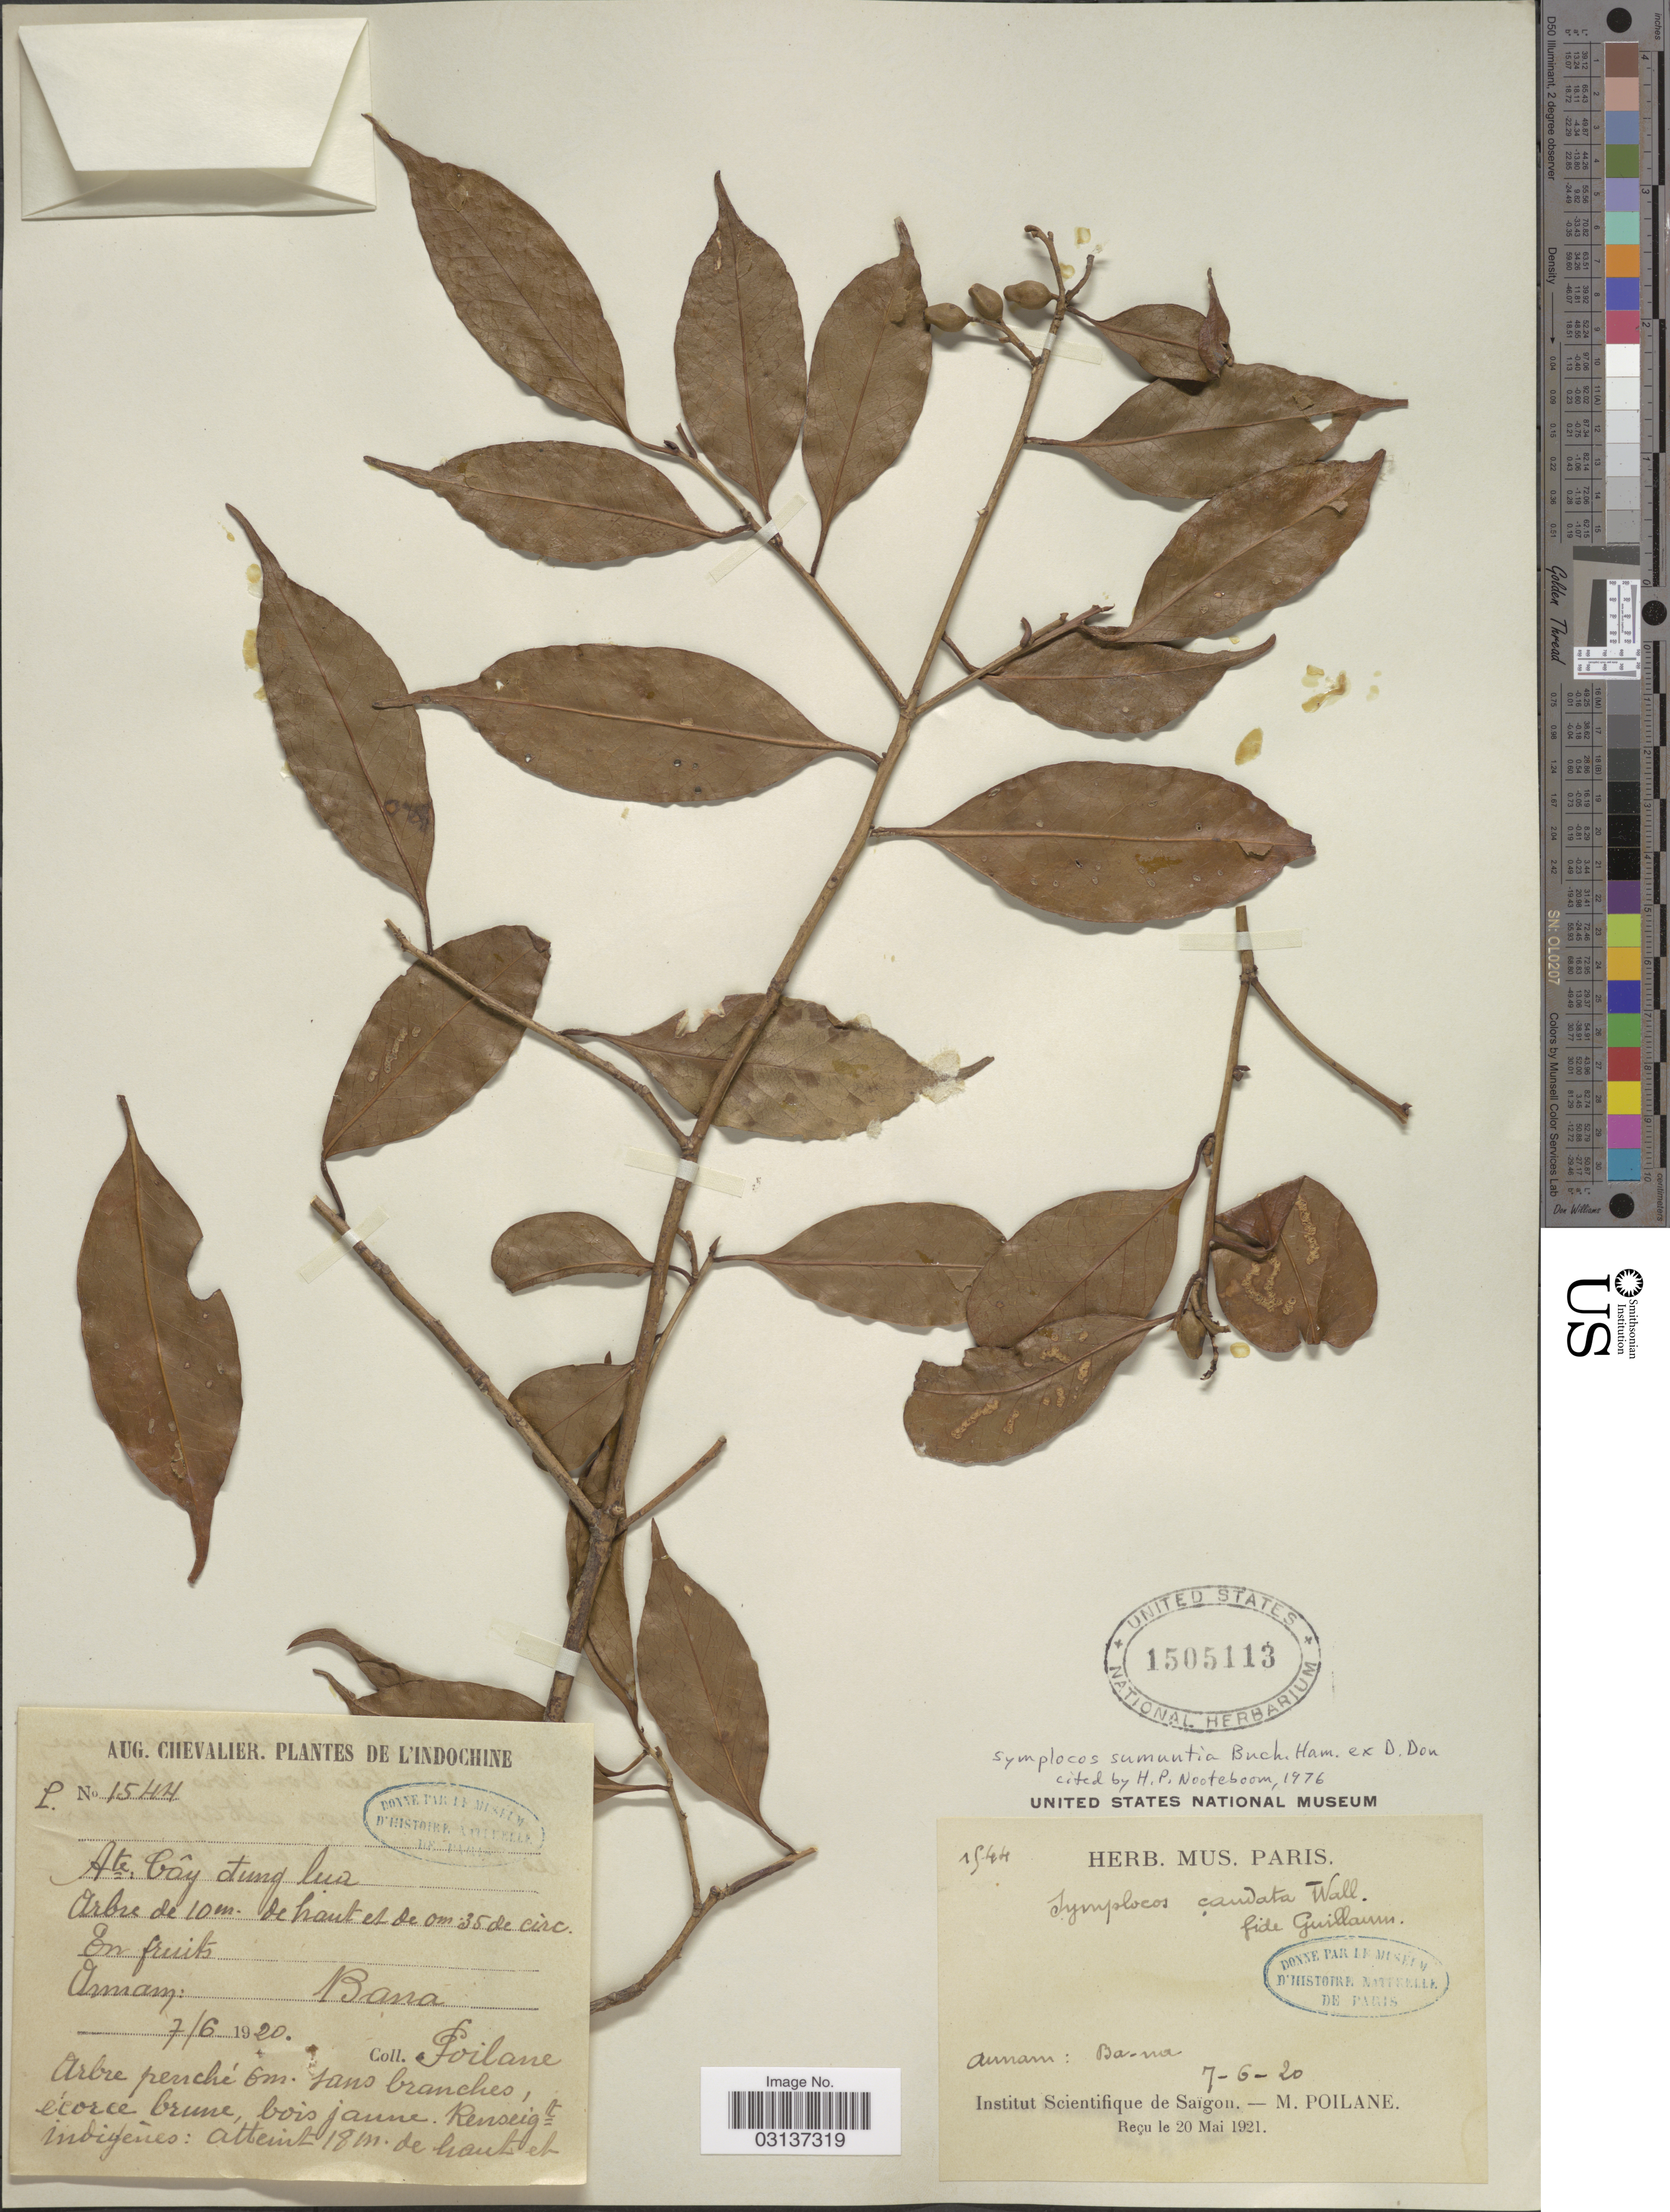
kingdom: Plantae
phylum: Tracheophyta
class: Magnoliopsida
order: Ericales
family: Symplocaceae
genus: Symplocos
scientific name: Symplocos sumuntia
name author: Buch.-Ham. ex D. Don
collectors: M. Poilane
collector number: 1544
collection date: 1920-06-07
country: Vietnam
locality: Indochine. Annam: Ba-na.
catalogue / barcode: US 1505113